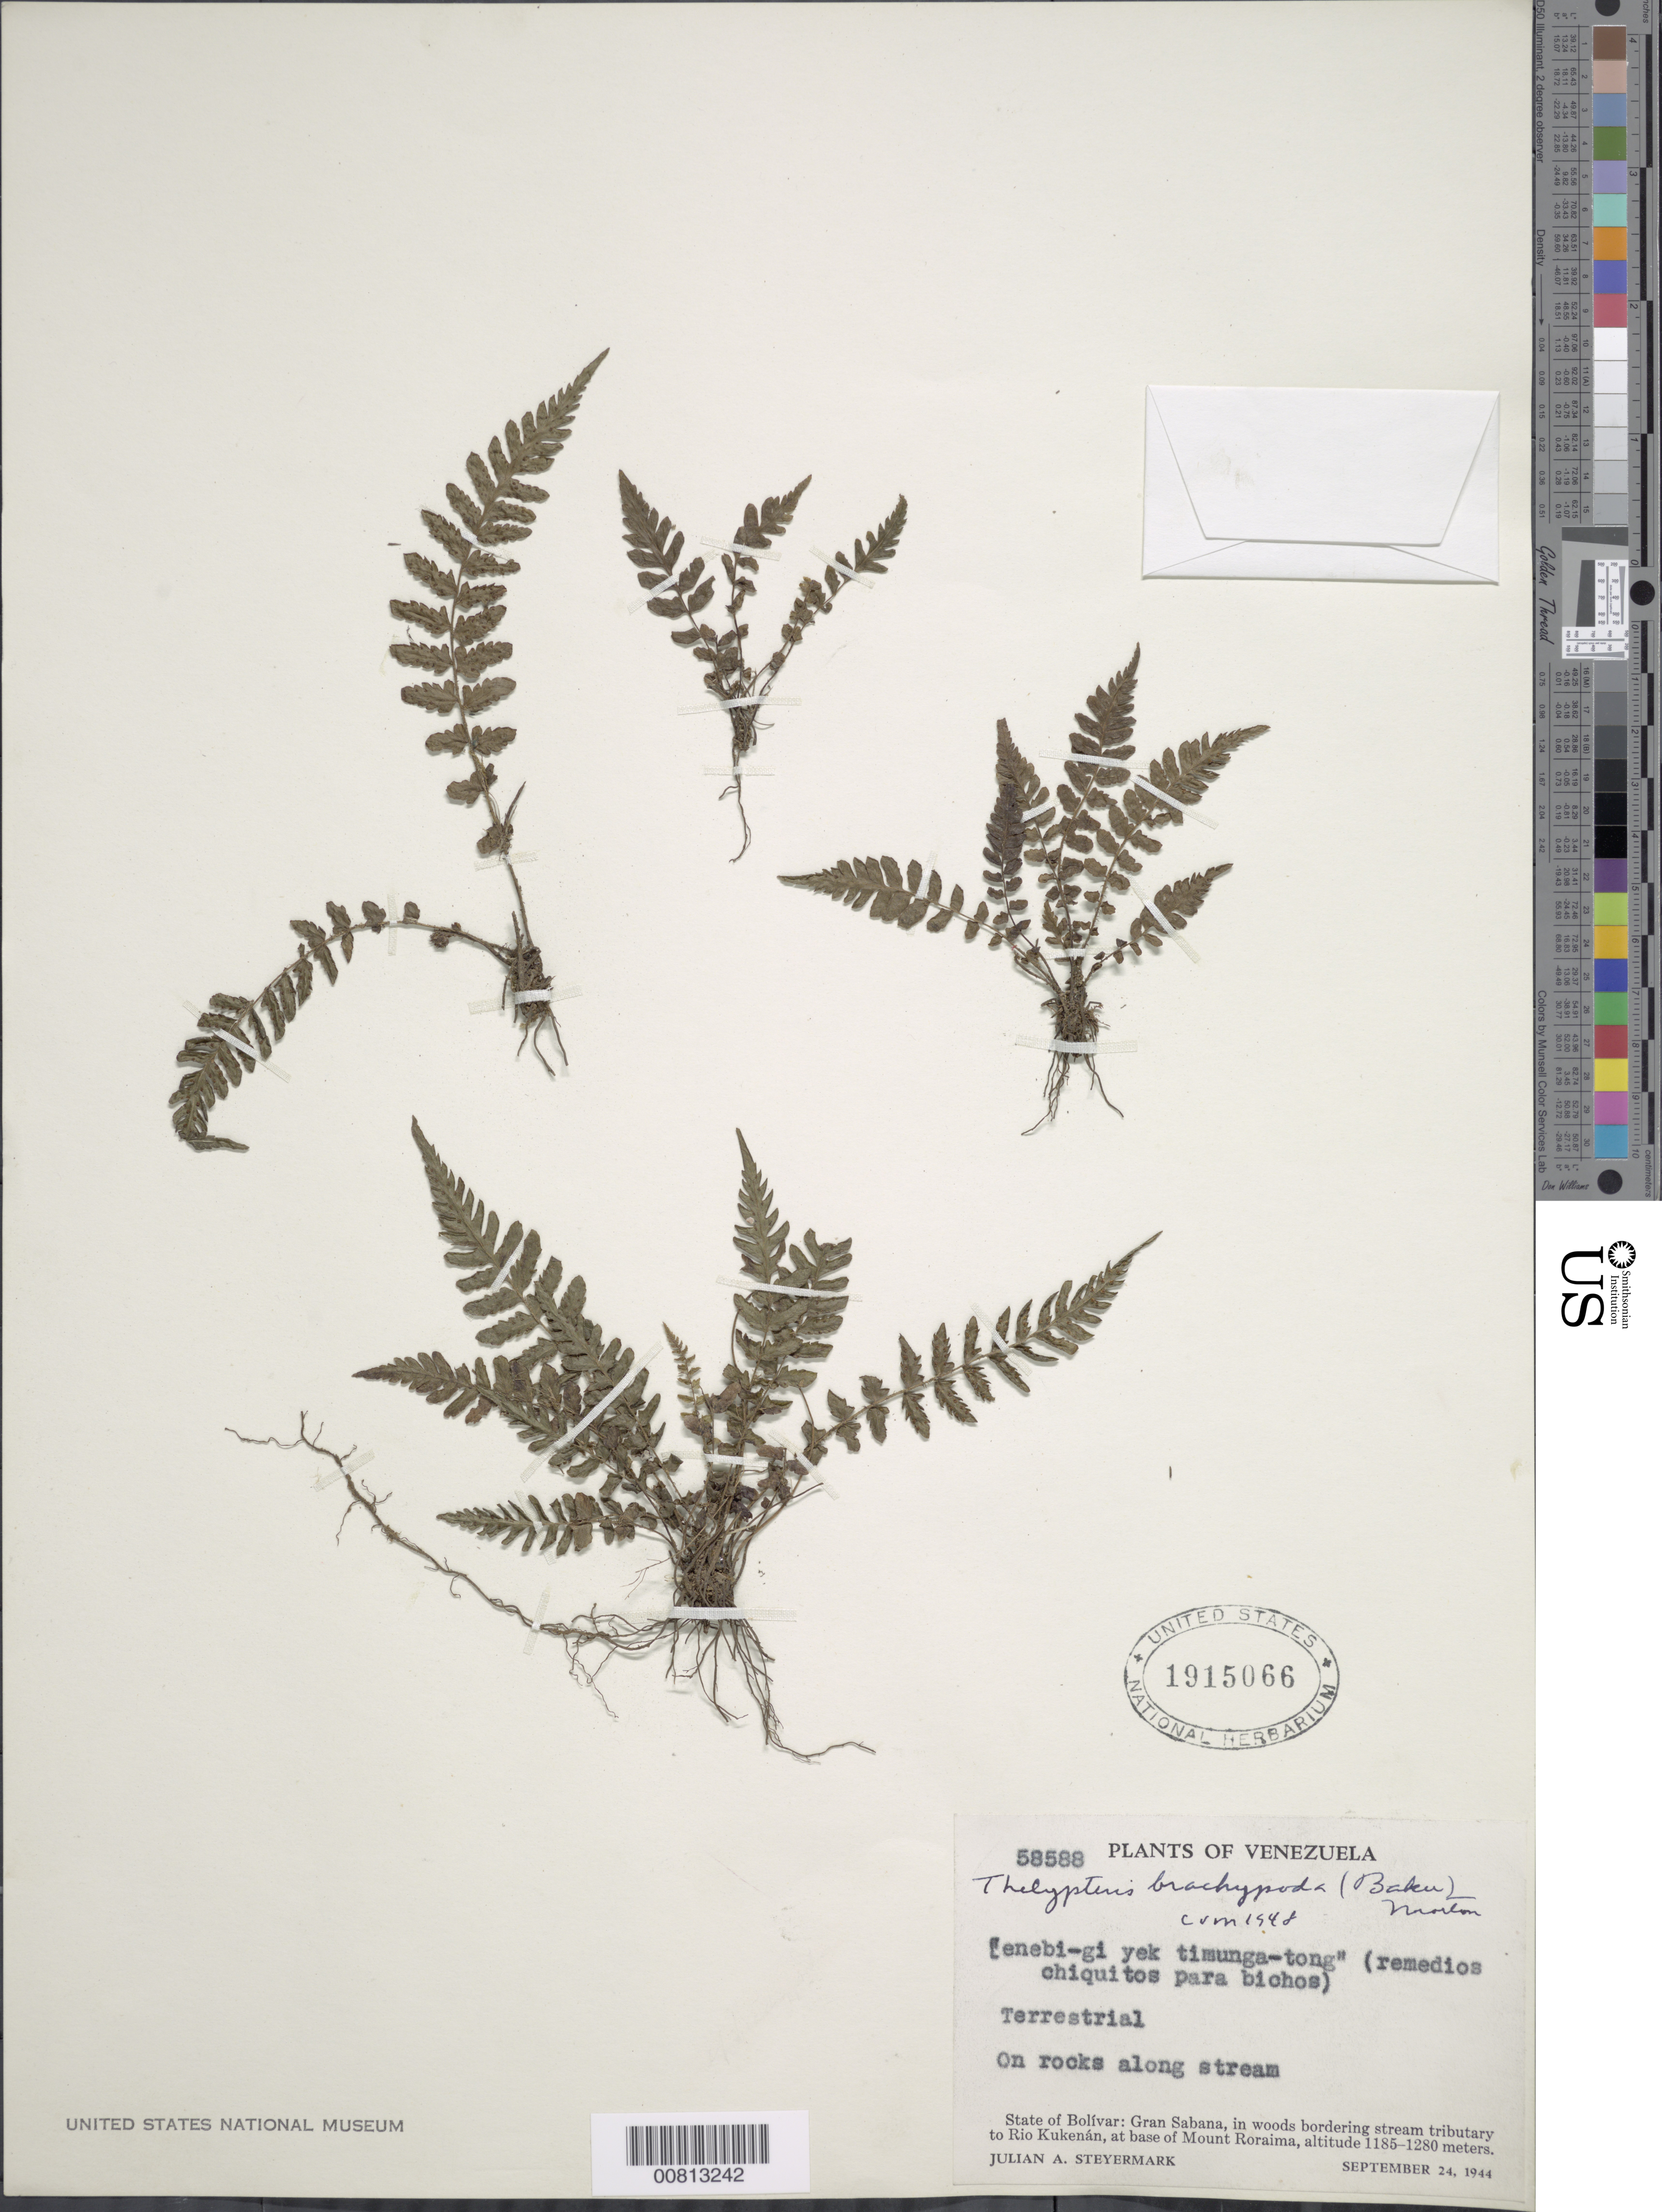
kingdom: Plantae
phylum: Tracheophyta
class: Polypodiopsida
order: Polypodiales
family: Thelypteridaceae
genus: Amauropelta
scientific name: Amauropelta brachypoda (Baker) comb. nov., ined. 2015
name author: (Baker)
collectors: J. Steyermark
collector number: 58588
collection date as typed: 24-Sep-44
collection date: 1944-09-24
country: Venezuela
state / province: Bolívar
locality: Gran Sabana, along stream tributary of Río Kukenán, base of Mt. Roraima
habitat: Rocks along stream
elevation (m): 1185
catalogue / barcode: US 1915066